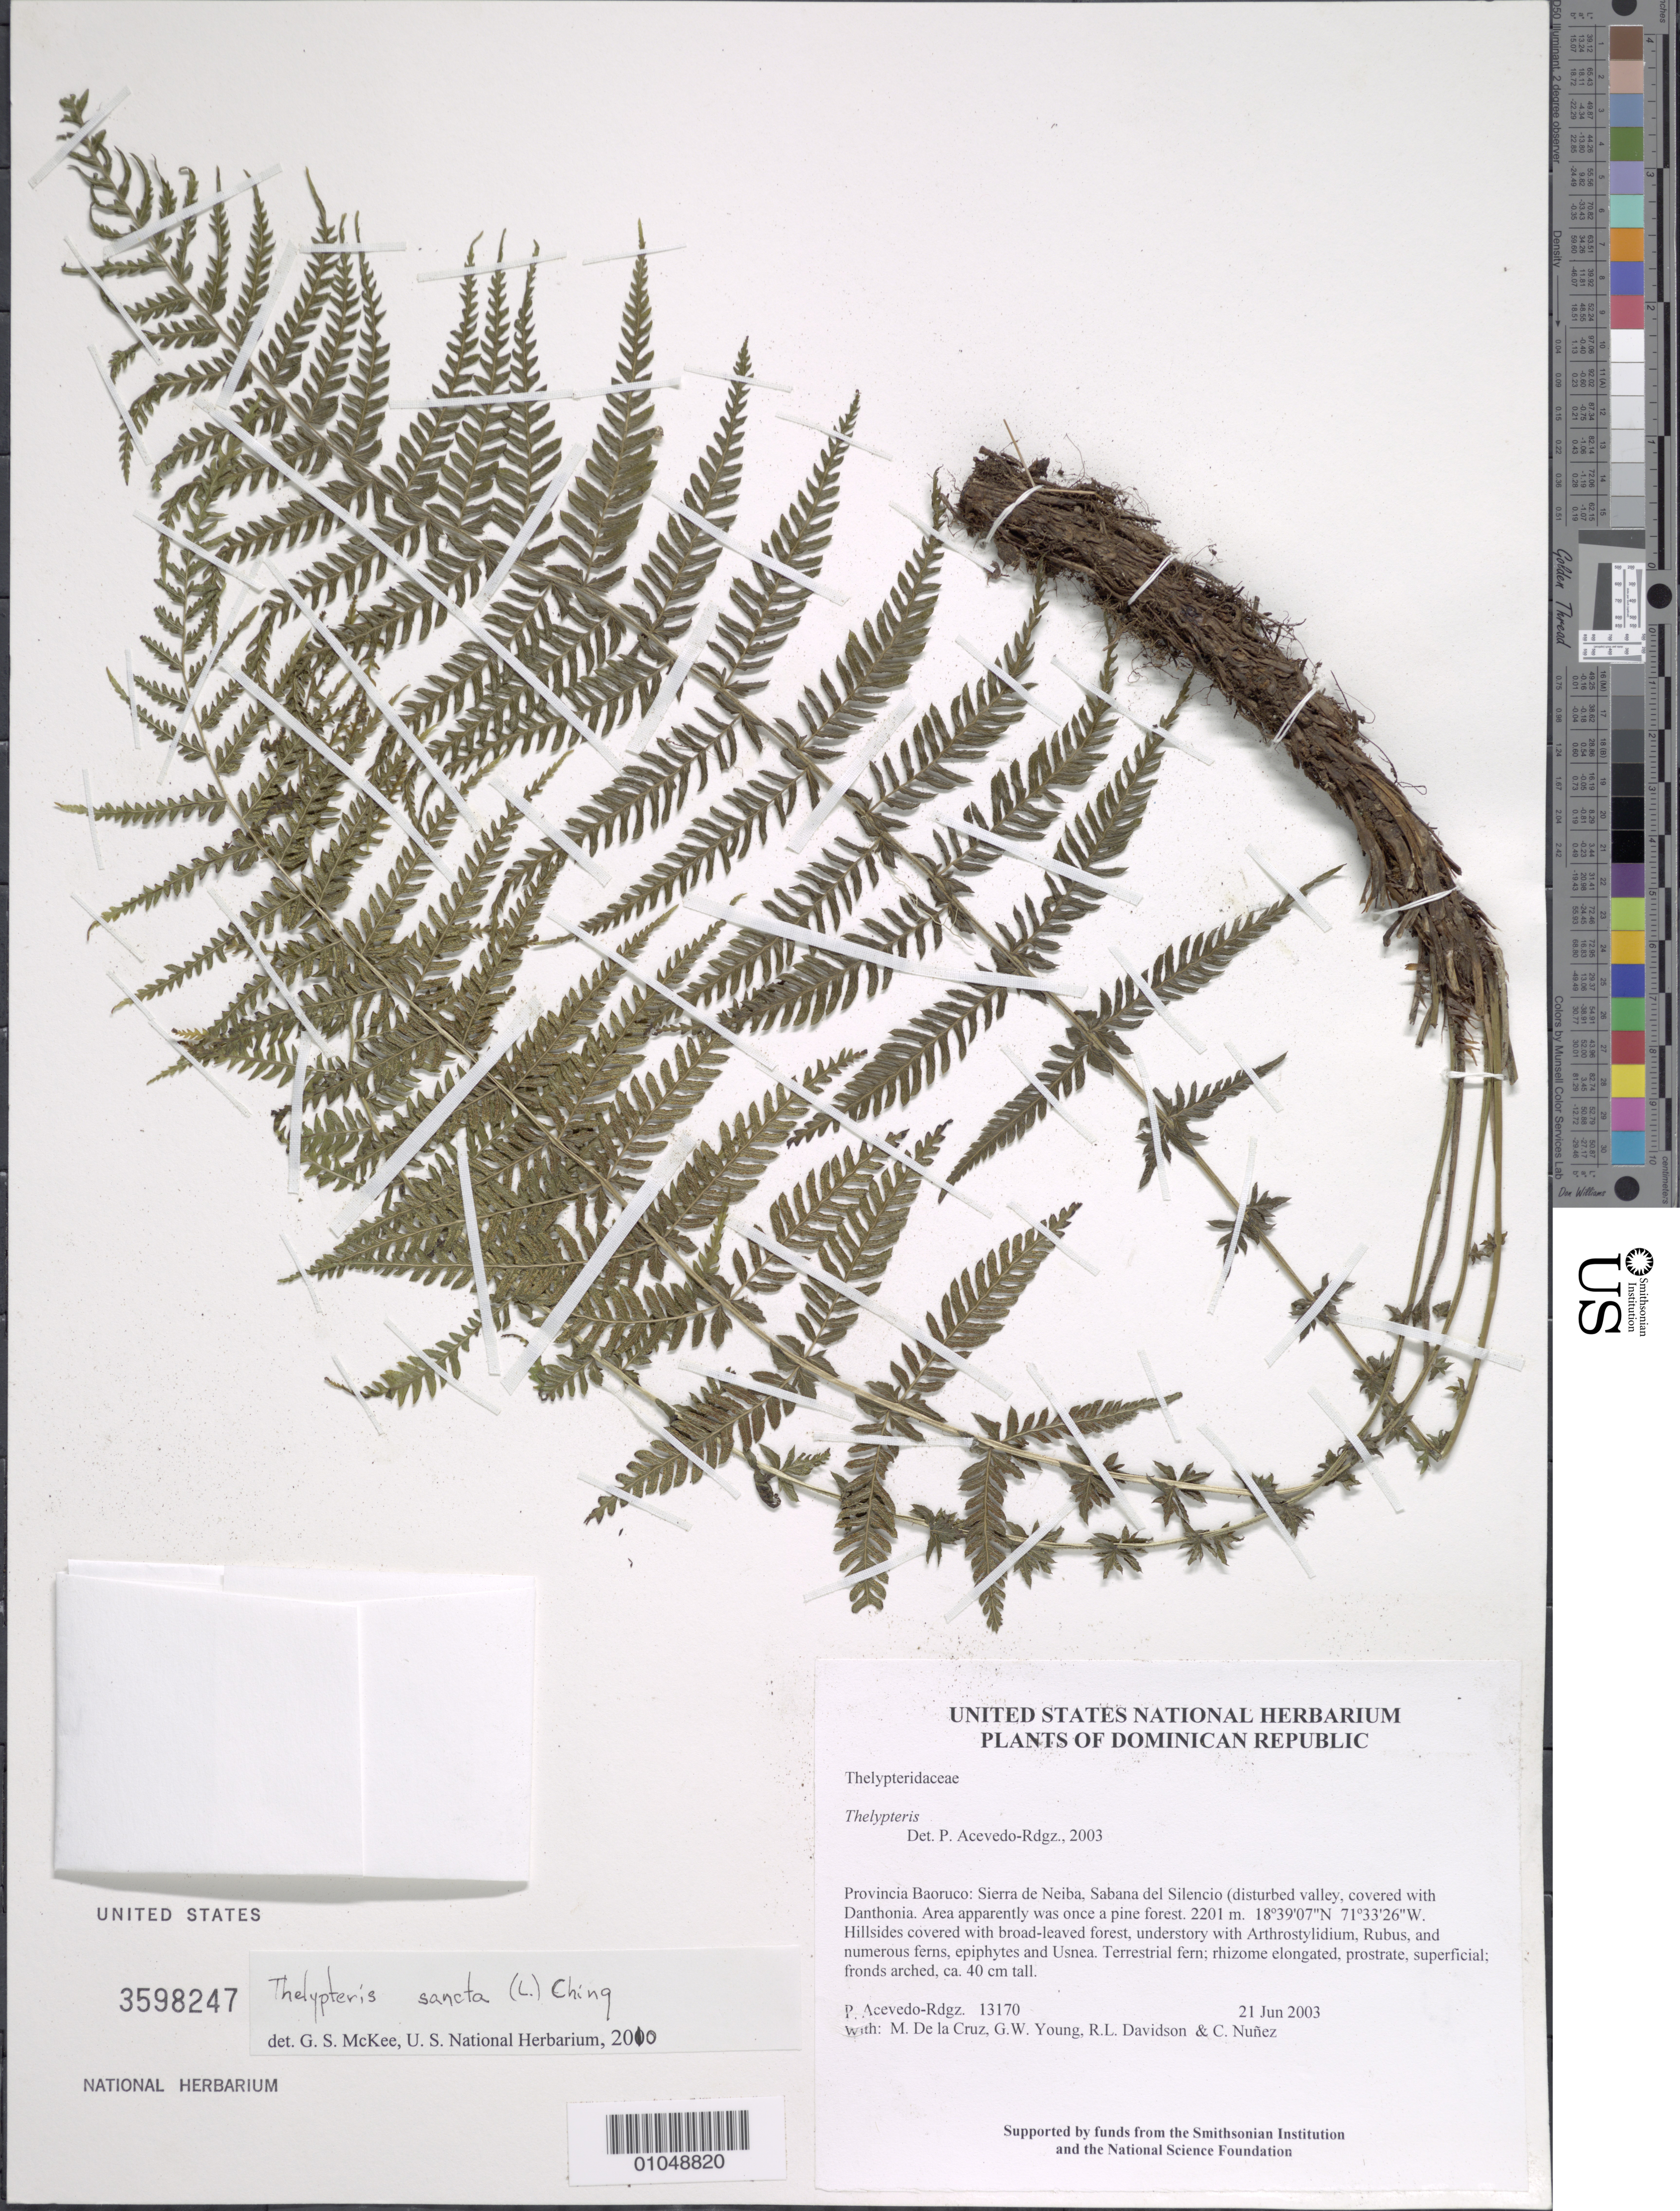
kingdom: Plantae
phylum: Tracheophyta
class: Polypodiopsida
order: Polypodiales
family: Thelypteridaceae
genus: Amauropelta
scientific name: Amauropelta sancta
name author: (L.) Pic. Serm.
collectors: P. Acevedo-Rodr., M. de la Cruz, J. Rawlins, G. Young, R. Davidson & C. Nunez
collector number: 13170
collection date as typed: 21 Jun 2003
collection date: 2003-06-21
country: Dominican Republic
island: Hispaniola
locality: Provincia Baoruco: Sierra de Neiba, Sabana del Silencio (disturbed valley, covered with Danthonia. Area apparently was once a pine forest.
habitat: Hillsides covered with broad-leaved forest, understory with Arthrostylidium, Rubus, and numerous ferns, epiphytes and Usnea.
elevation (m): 2201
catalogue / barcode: US 3598247